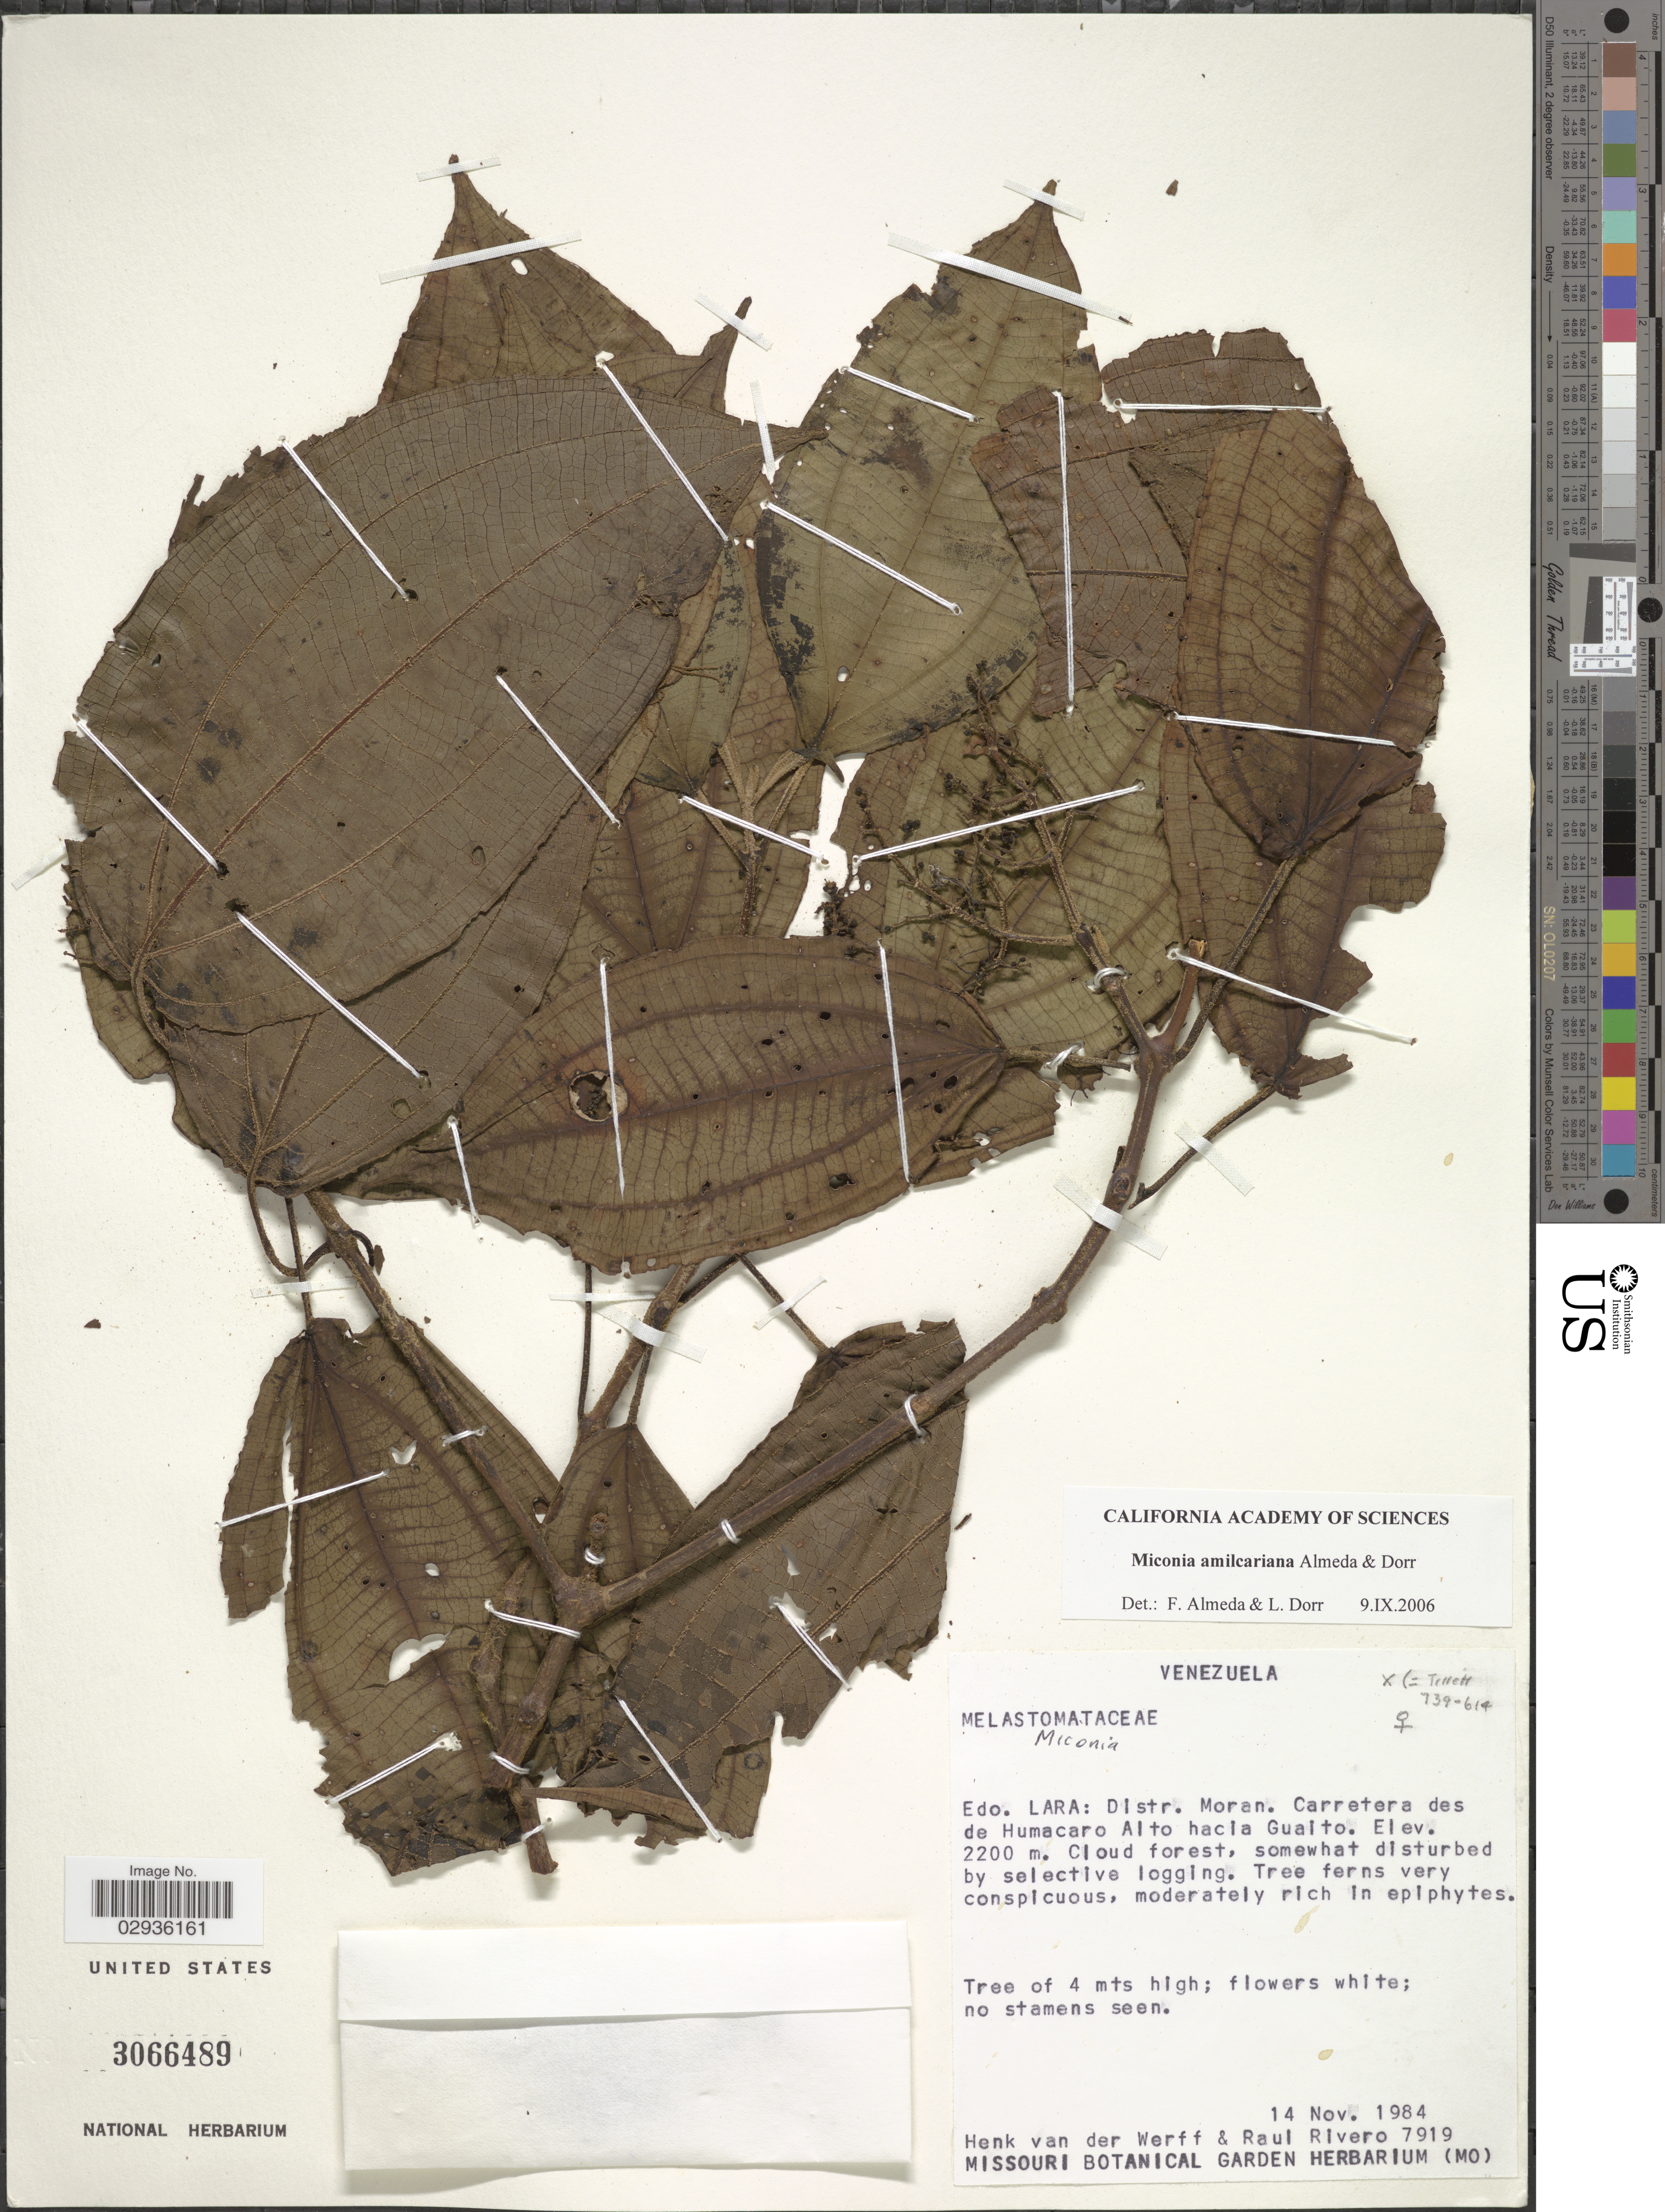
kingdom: Plantae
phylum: Tracheophyta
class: Magnoliopsida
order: Myrtales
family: Melastomataceae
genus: Miconia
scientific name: Miconia amilcariana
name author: Almeda & Dorr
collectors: H. van der Werff & R. Rivero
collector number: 7919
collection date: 1984-11-14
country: Venezuela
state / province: Lara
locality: Distr. Moran. Carretera des Humacaro Alto hacia Guaito.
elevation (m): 2200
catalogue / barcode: US 3066489